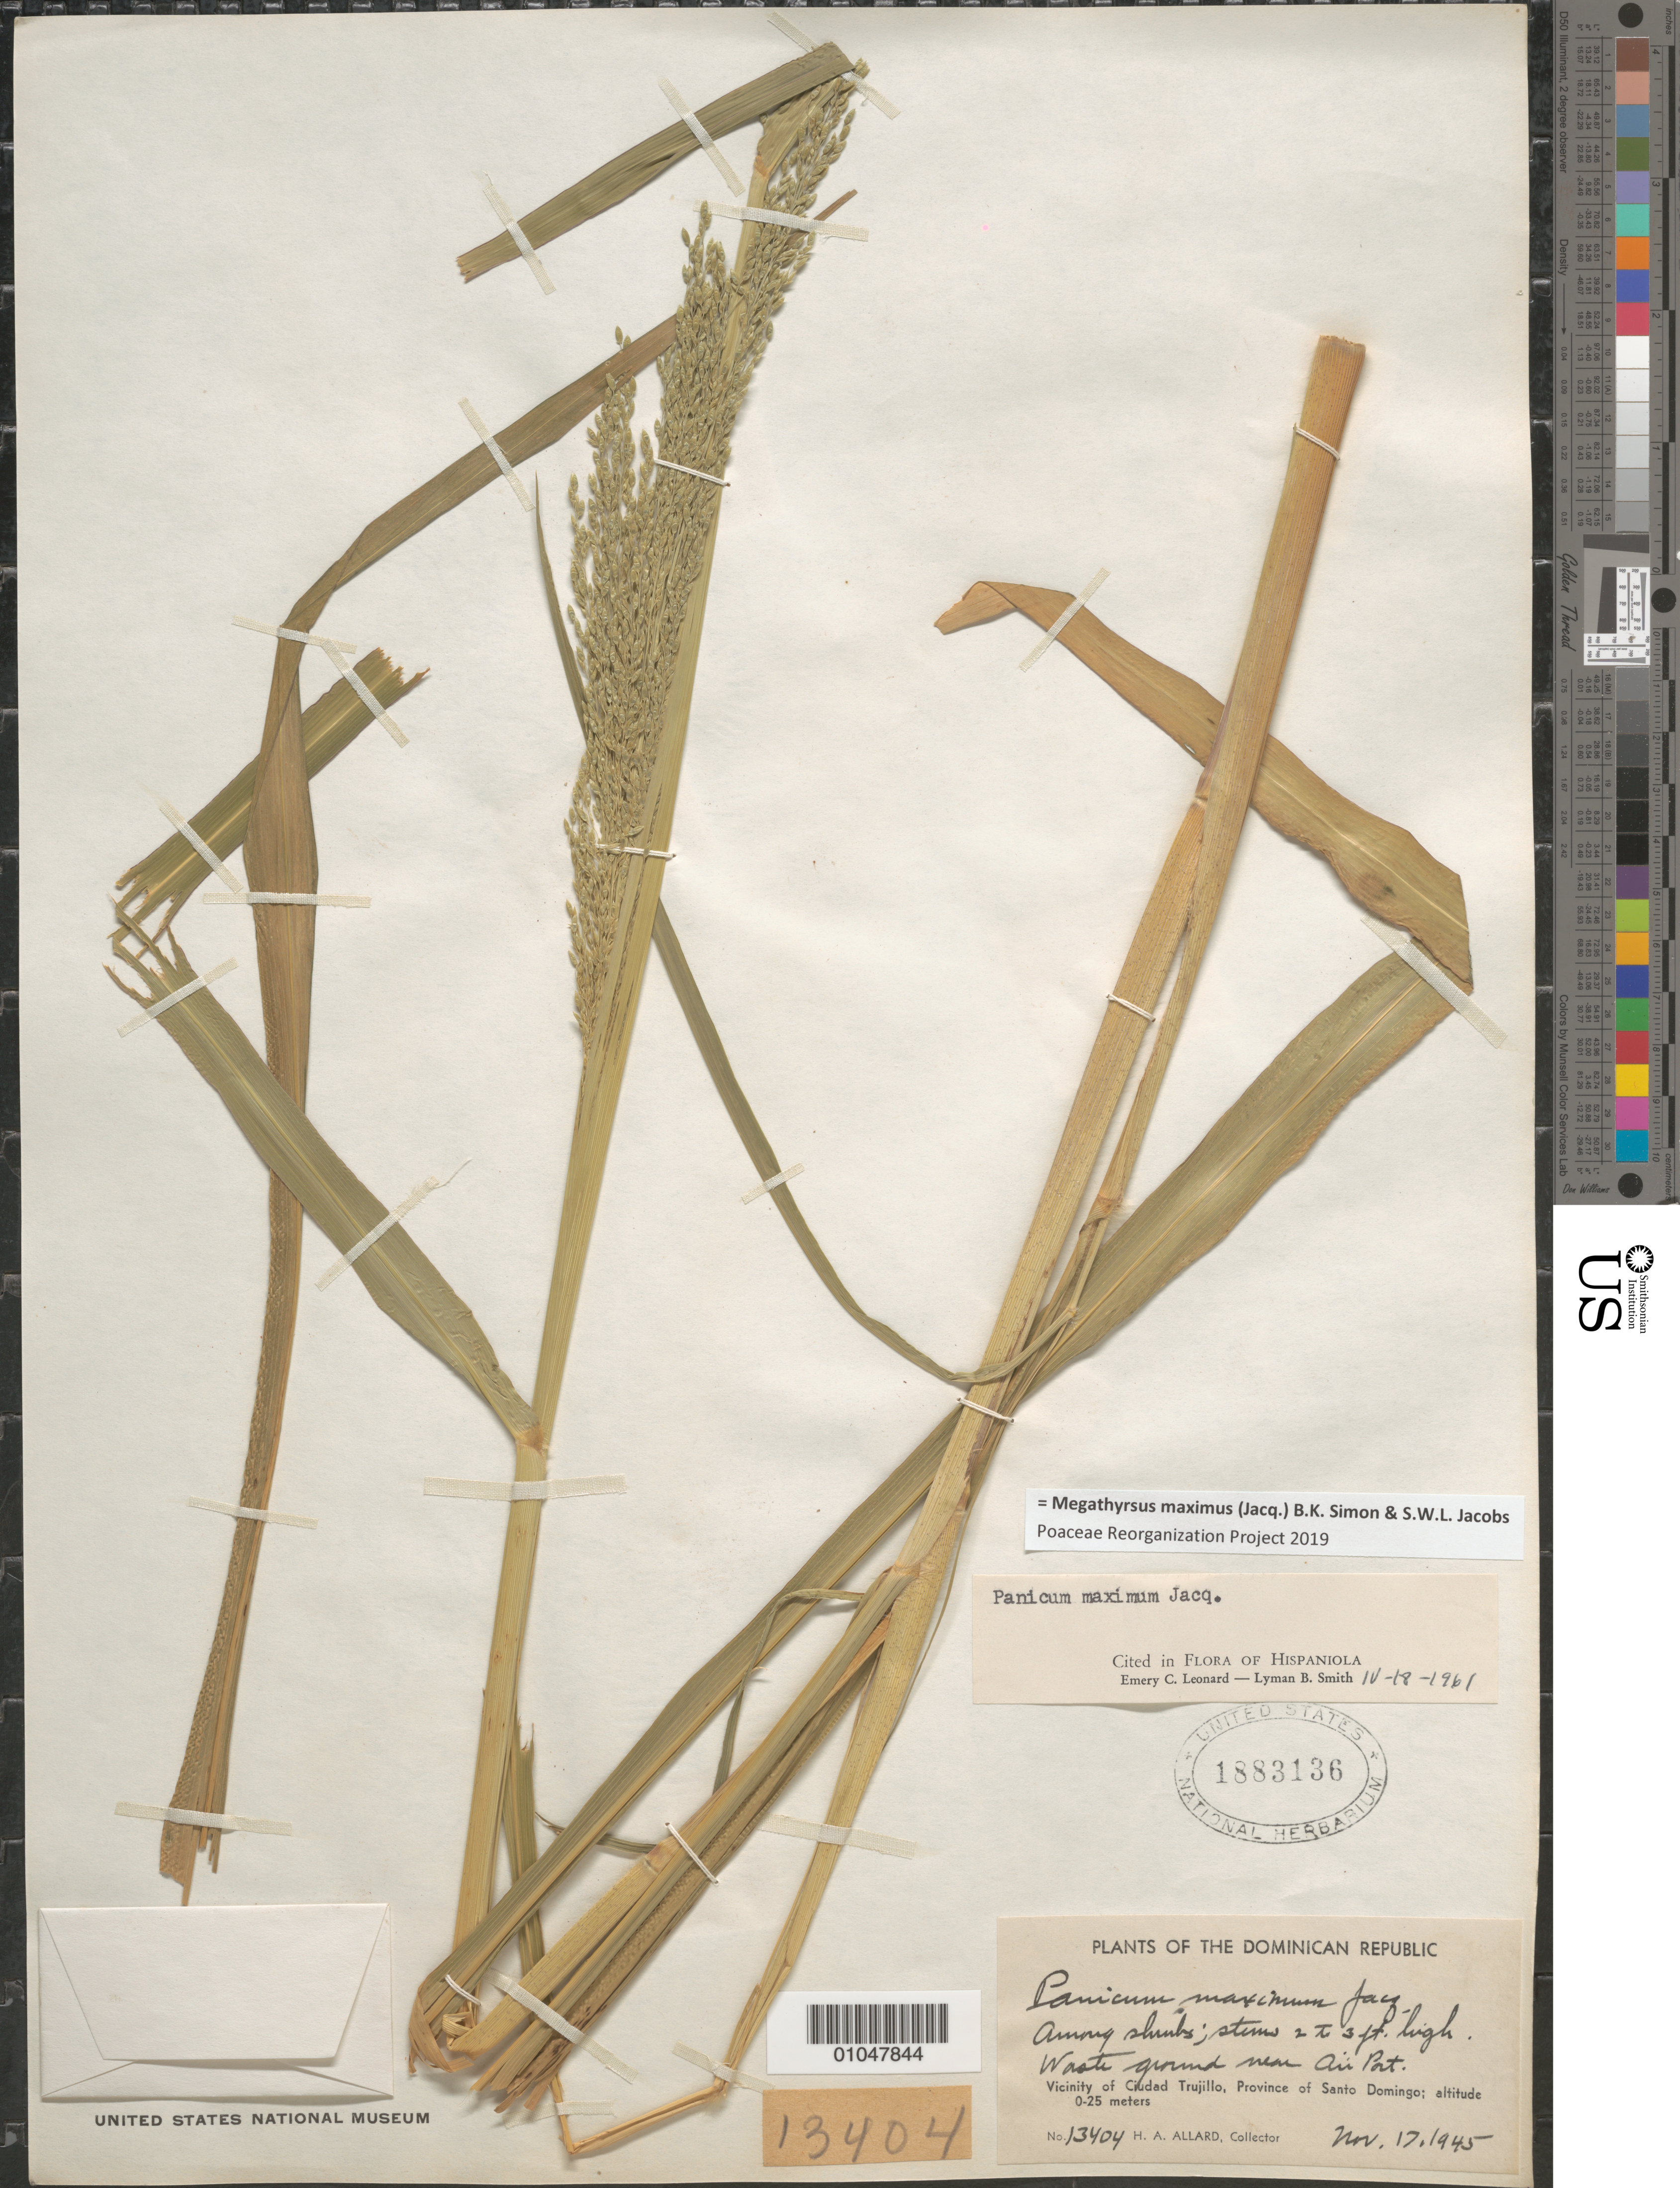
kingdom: Plantae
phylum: Tracheophyta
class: Liliopsida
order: Poales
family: Poaceae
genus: Panicum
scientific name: Panicum maximum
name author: Jacq.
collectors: H. A. Allard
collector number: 13404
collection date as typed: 17 Nov 1945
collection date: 1945-11-17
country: Dominican Republic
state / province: Distrito Nacional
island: Hispaniola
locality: Was ground near airport, vic. of Santo Domingo city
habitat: waste ground near airport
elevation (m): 0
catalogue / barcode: US 1883136